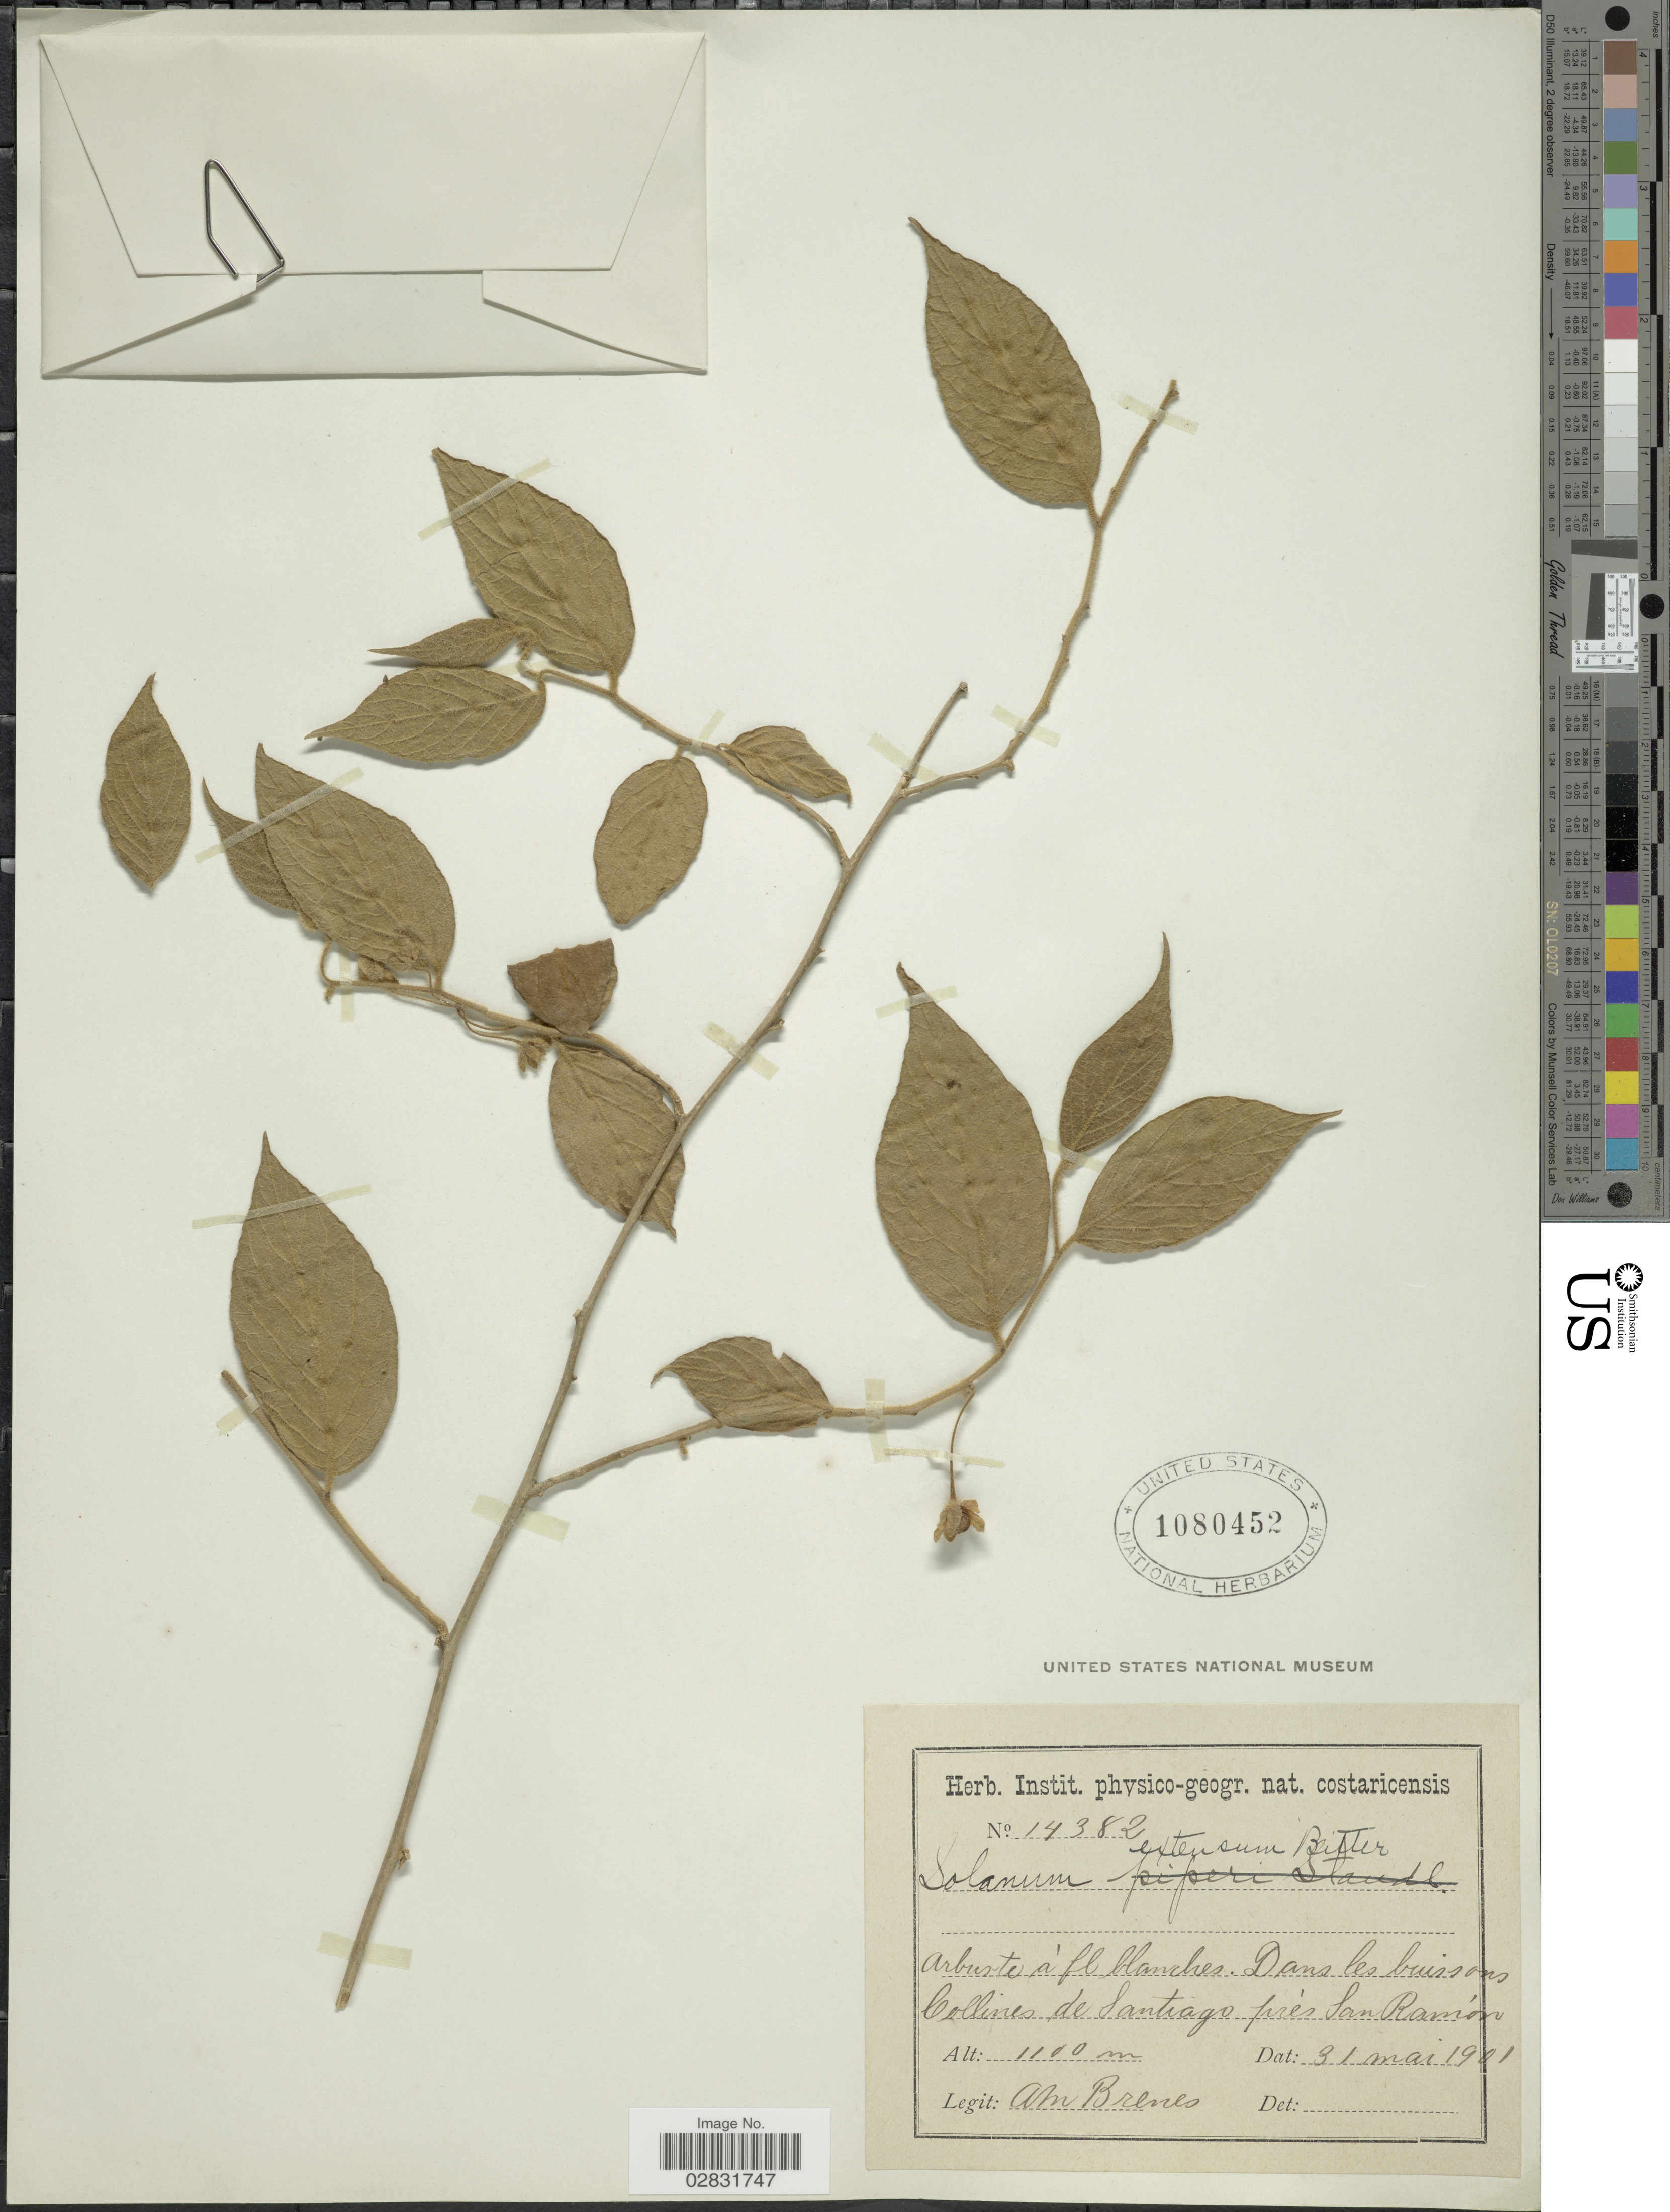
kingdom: Plantae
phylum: Tracheophyta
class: Magnoliopsida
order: Solanales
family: Solanaceae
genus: Solanum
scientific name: Solanum extensum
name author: Bitter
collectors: A. Brenes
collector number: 14382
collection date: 1901-05-31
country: Costa Rica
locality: Dans les buissons. Collines de Santiago près San Ramón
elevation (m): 1100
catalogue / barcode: US 1080452